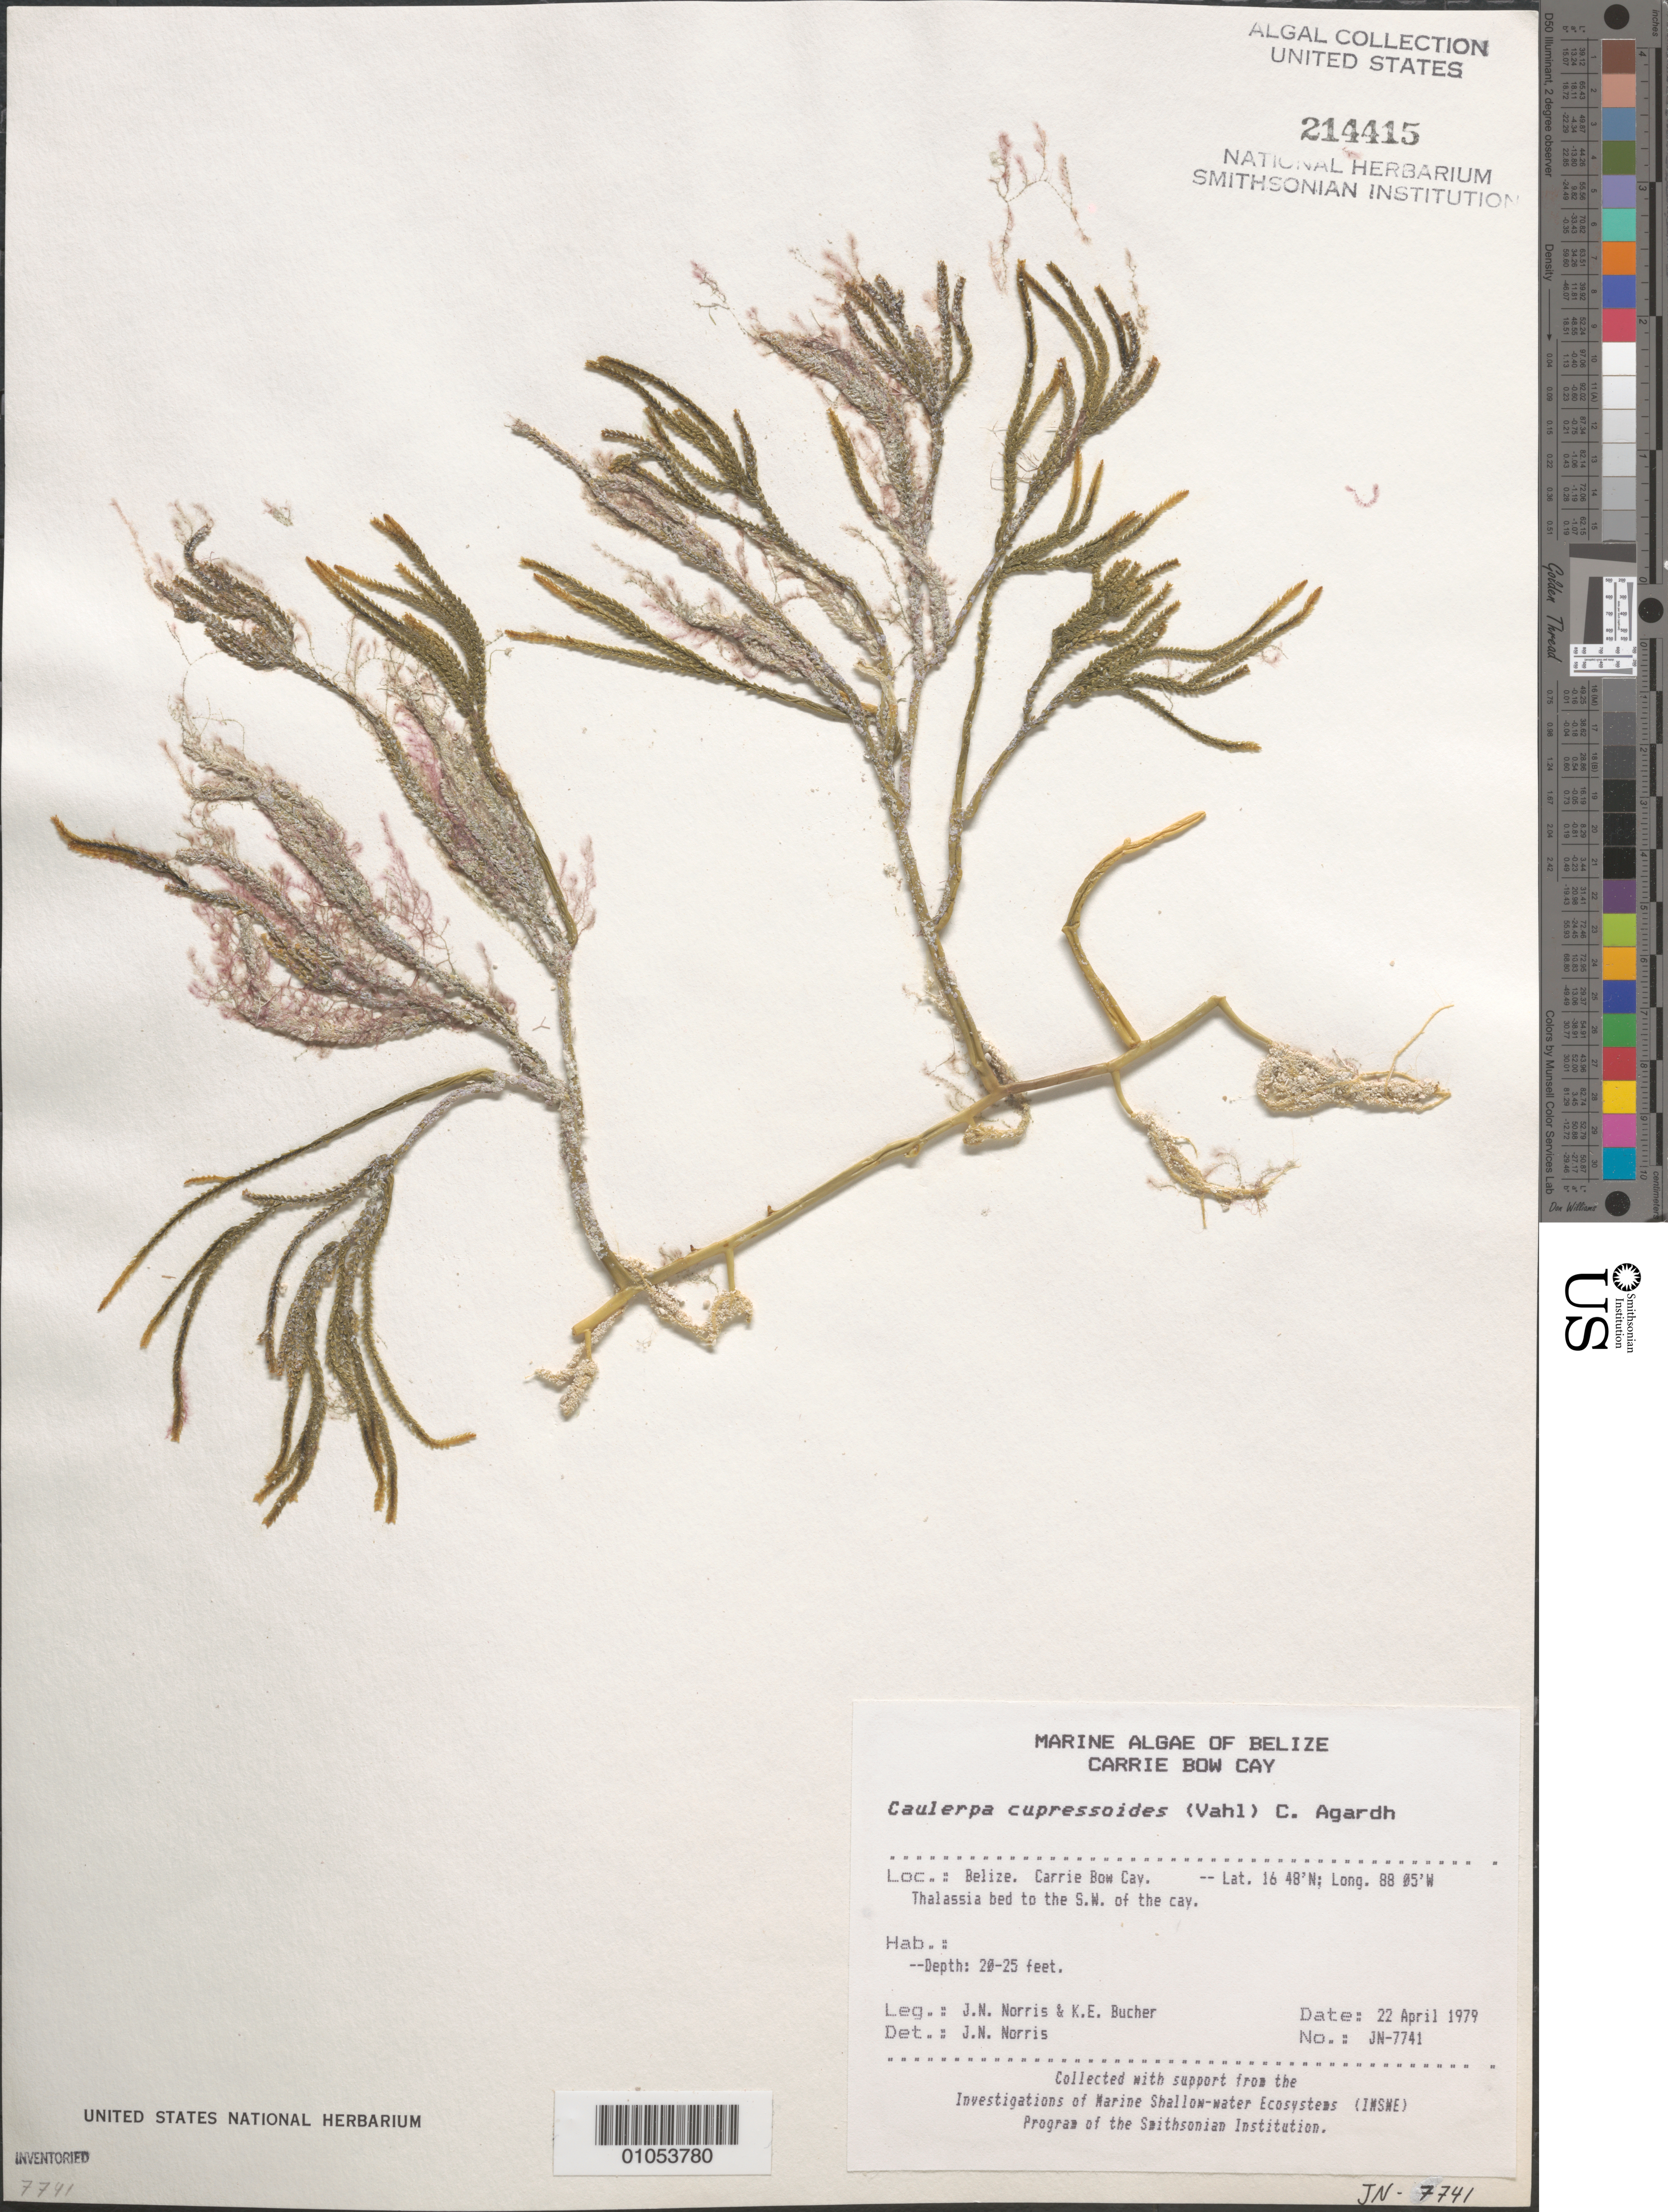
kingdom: Plantae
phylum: Chlorophyta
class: Ulvophyceae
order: Bryopsidales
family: Caulerpaceae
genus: Caulerpa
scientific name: Caulerpa cupressoides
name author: (Vahl) C. Agardh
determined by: Norris, James N.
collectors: J. N. Norris & K. E. Bucher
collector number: JN-7741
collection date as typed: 22 Apr 1979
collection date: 1979-04-22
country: Belize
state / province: Stann Creek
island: Carrie Bow Cay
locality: Thalassia bed southwest of the cay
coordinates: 16 48'N, 88 05'W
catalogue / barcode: US 214415